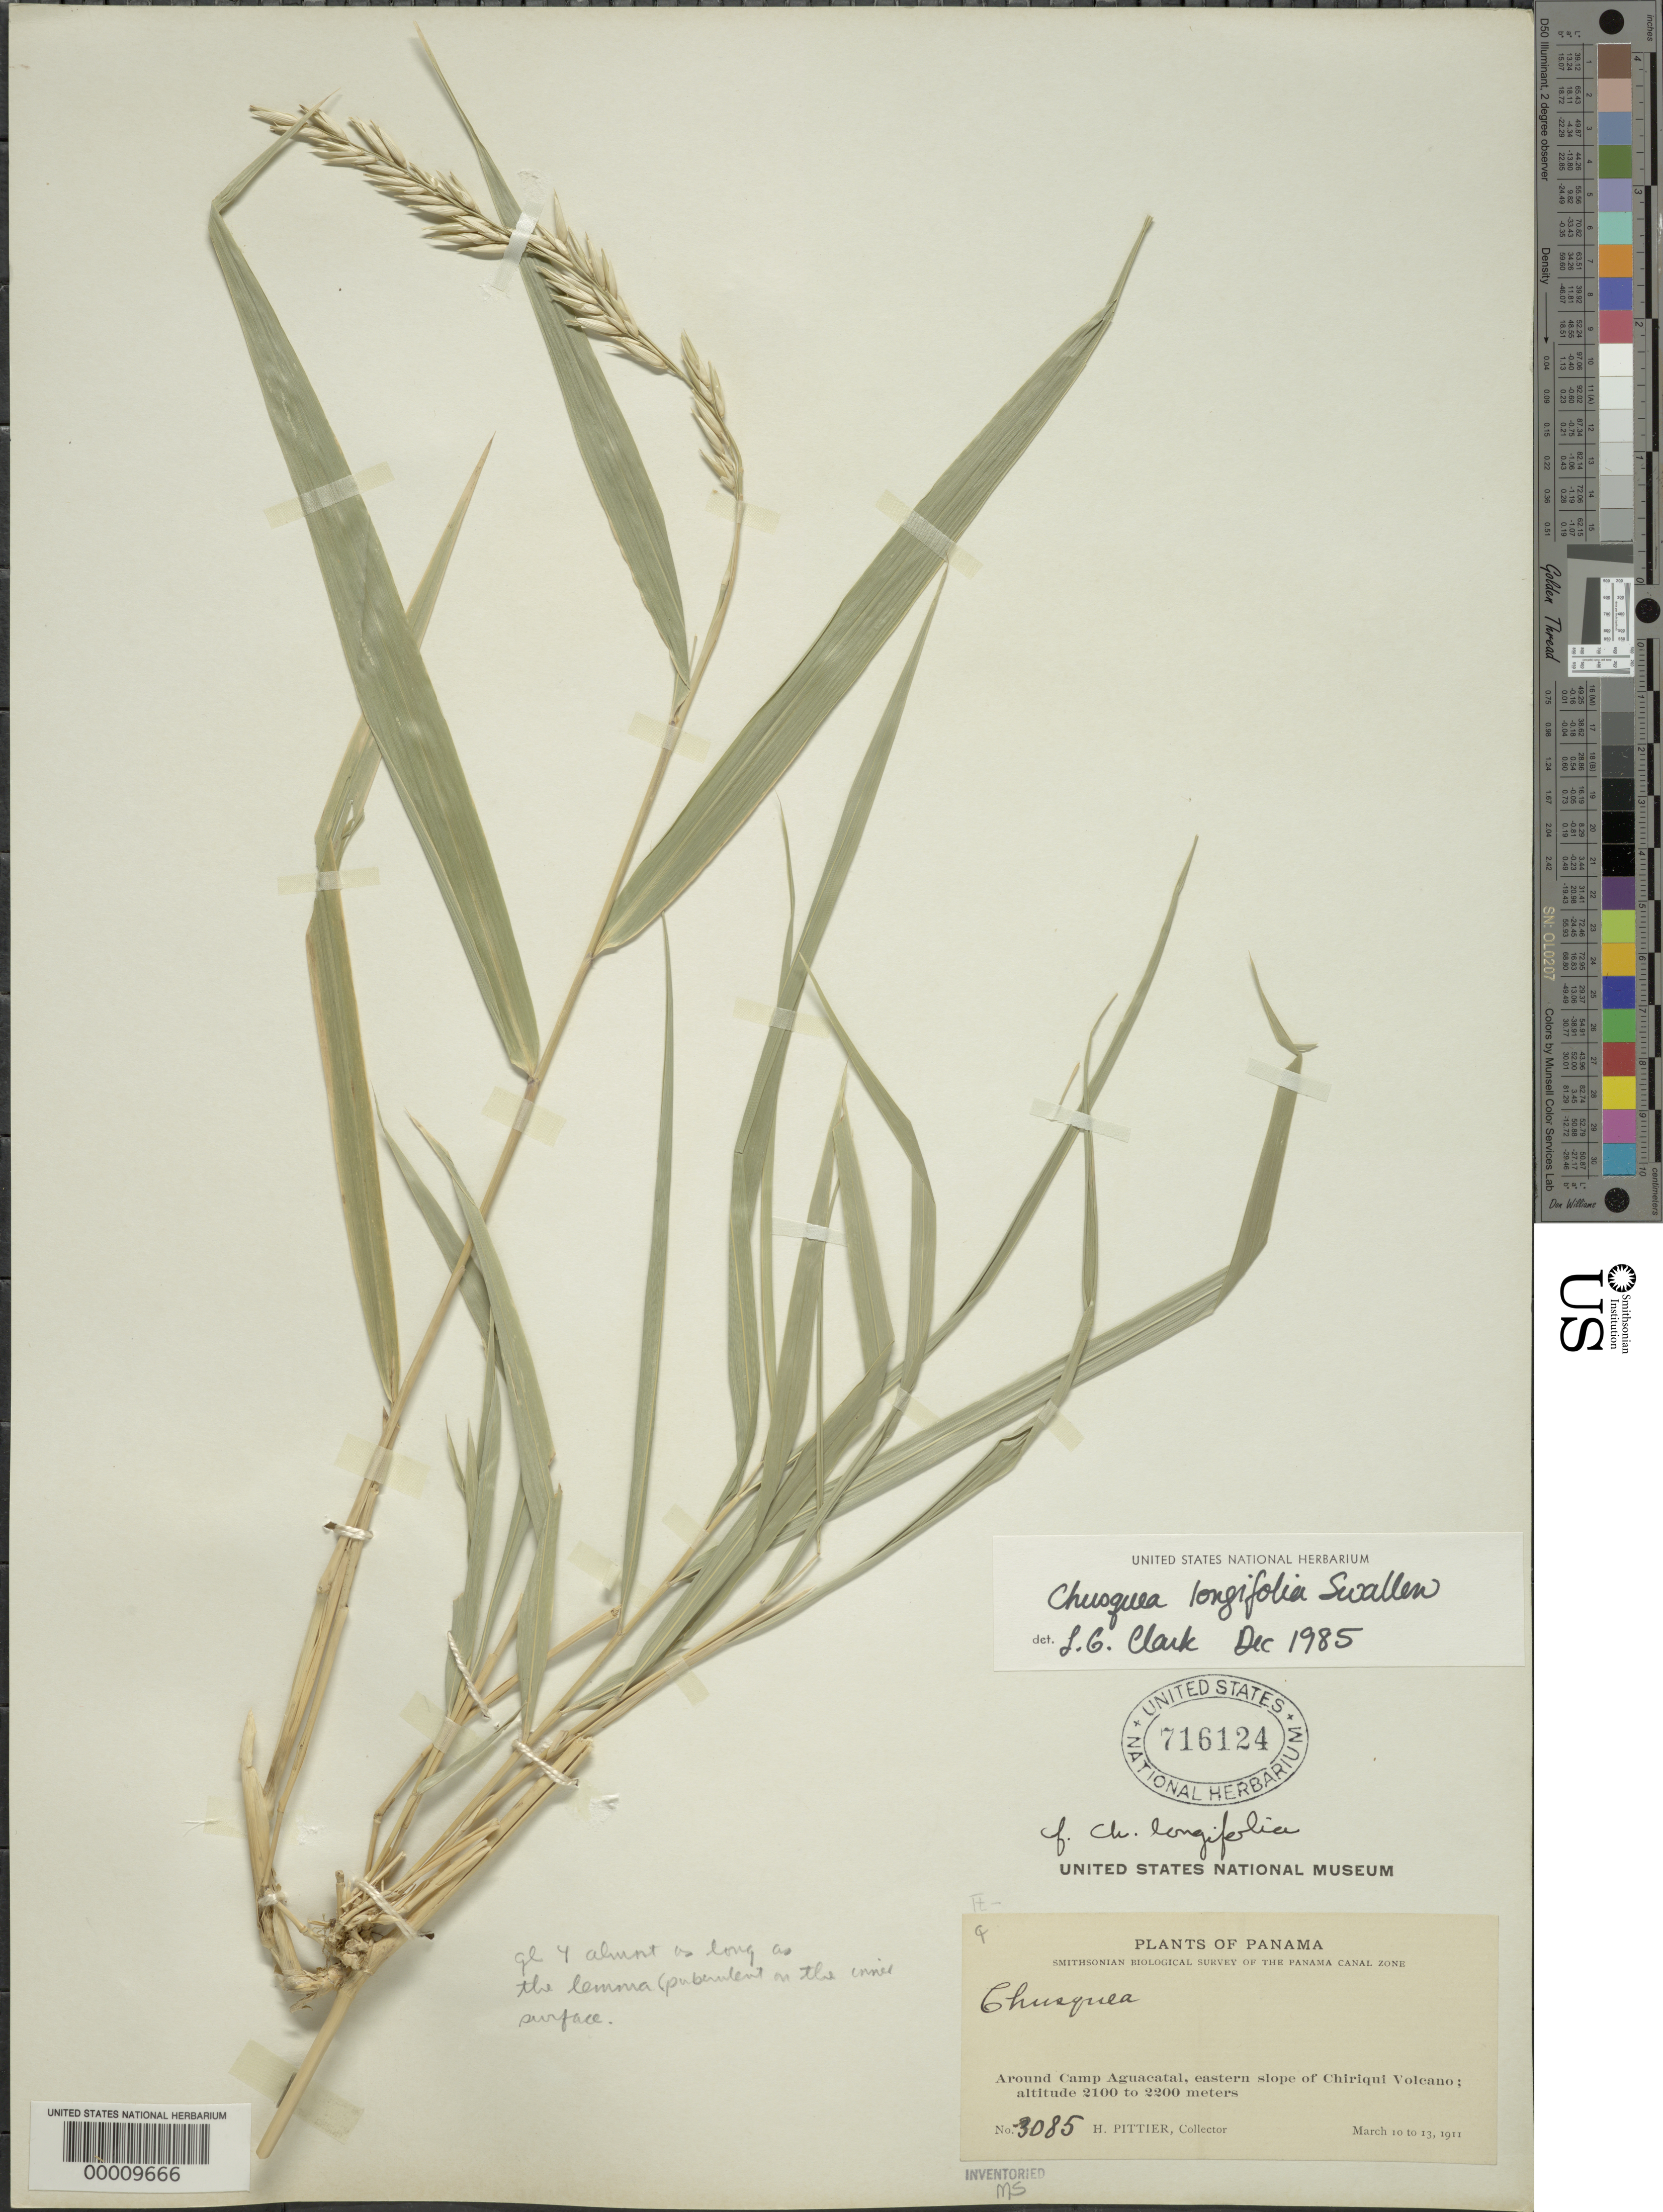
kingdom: Plantae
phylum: Tracheophyta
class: Liliopsida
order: Poales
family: Poaceae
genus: Chusquea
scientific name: Chusquea longifolia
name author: Swallen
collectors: H. F. Pittier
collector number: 3085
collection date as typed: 10 Mar 1911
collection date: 1911-03-10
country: Panama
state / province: Chiriquí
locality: Chiriqui Volcano, camp Aquacatal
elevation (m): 2100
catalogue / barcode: US 716124